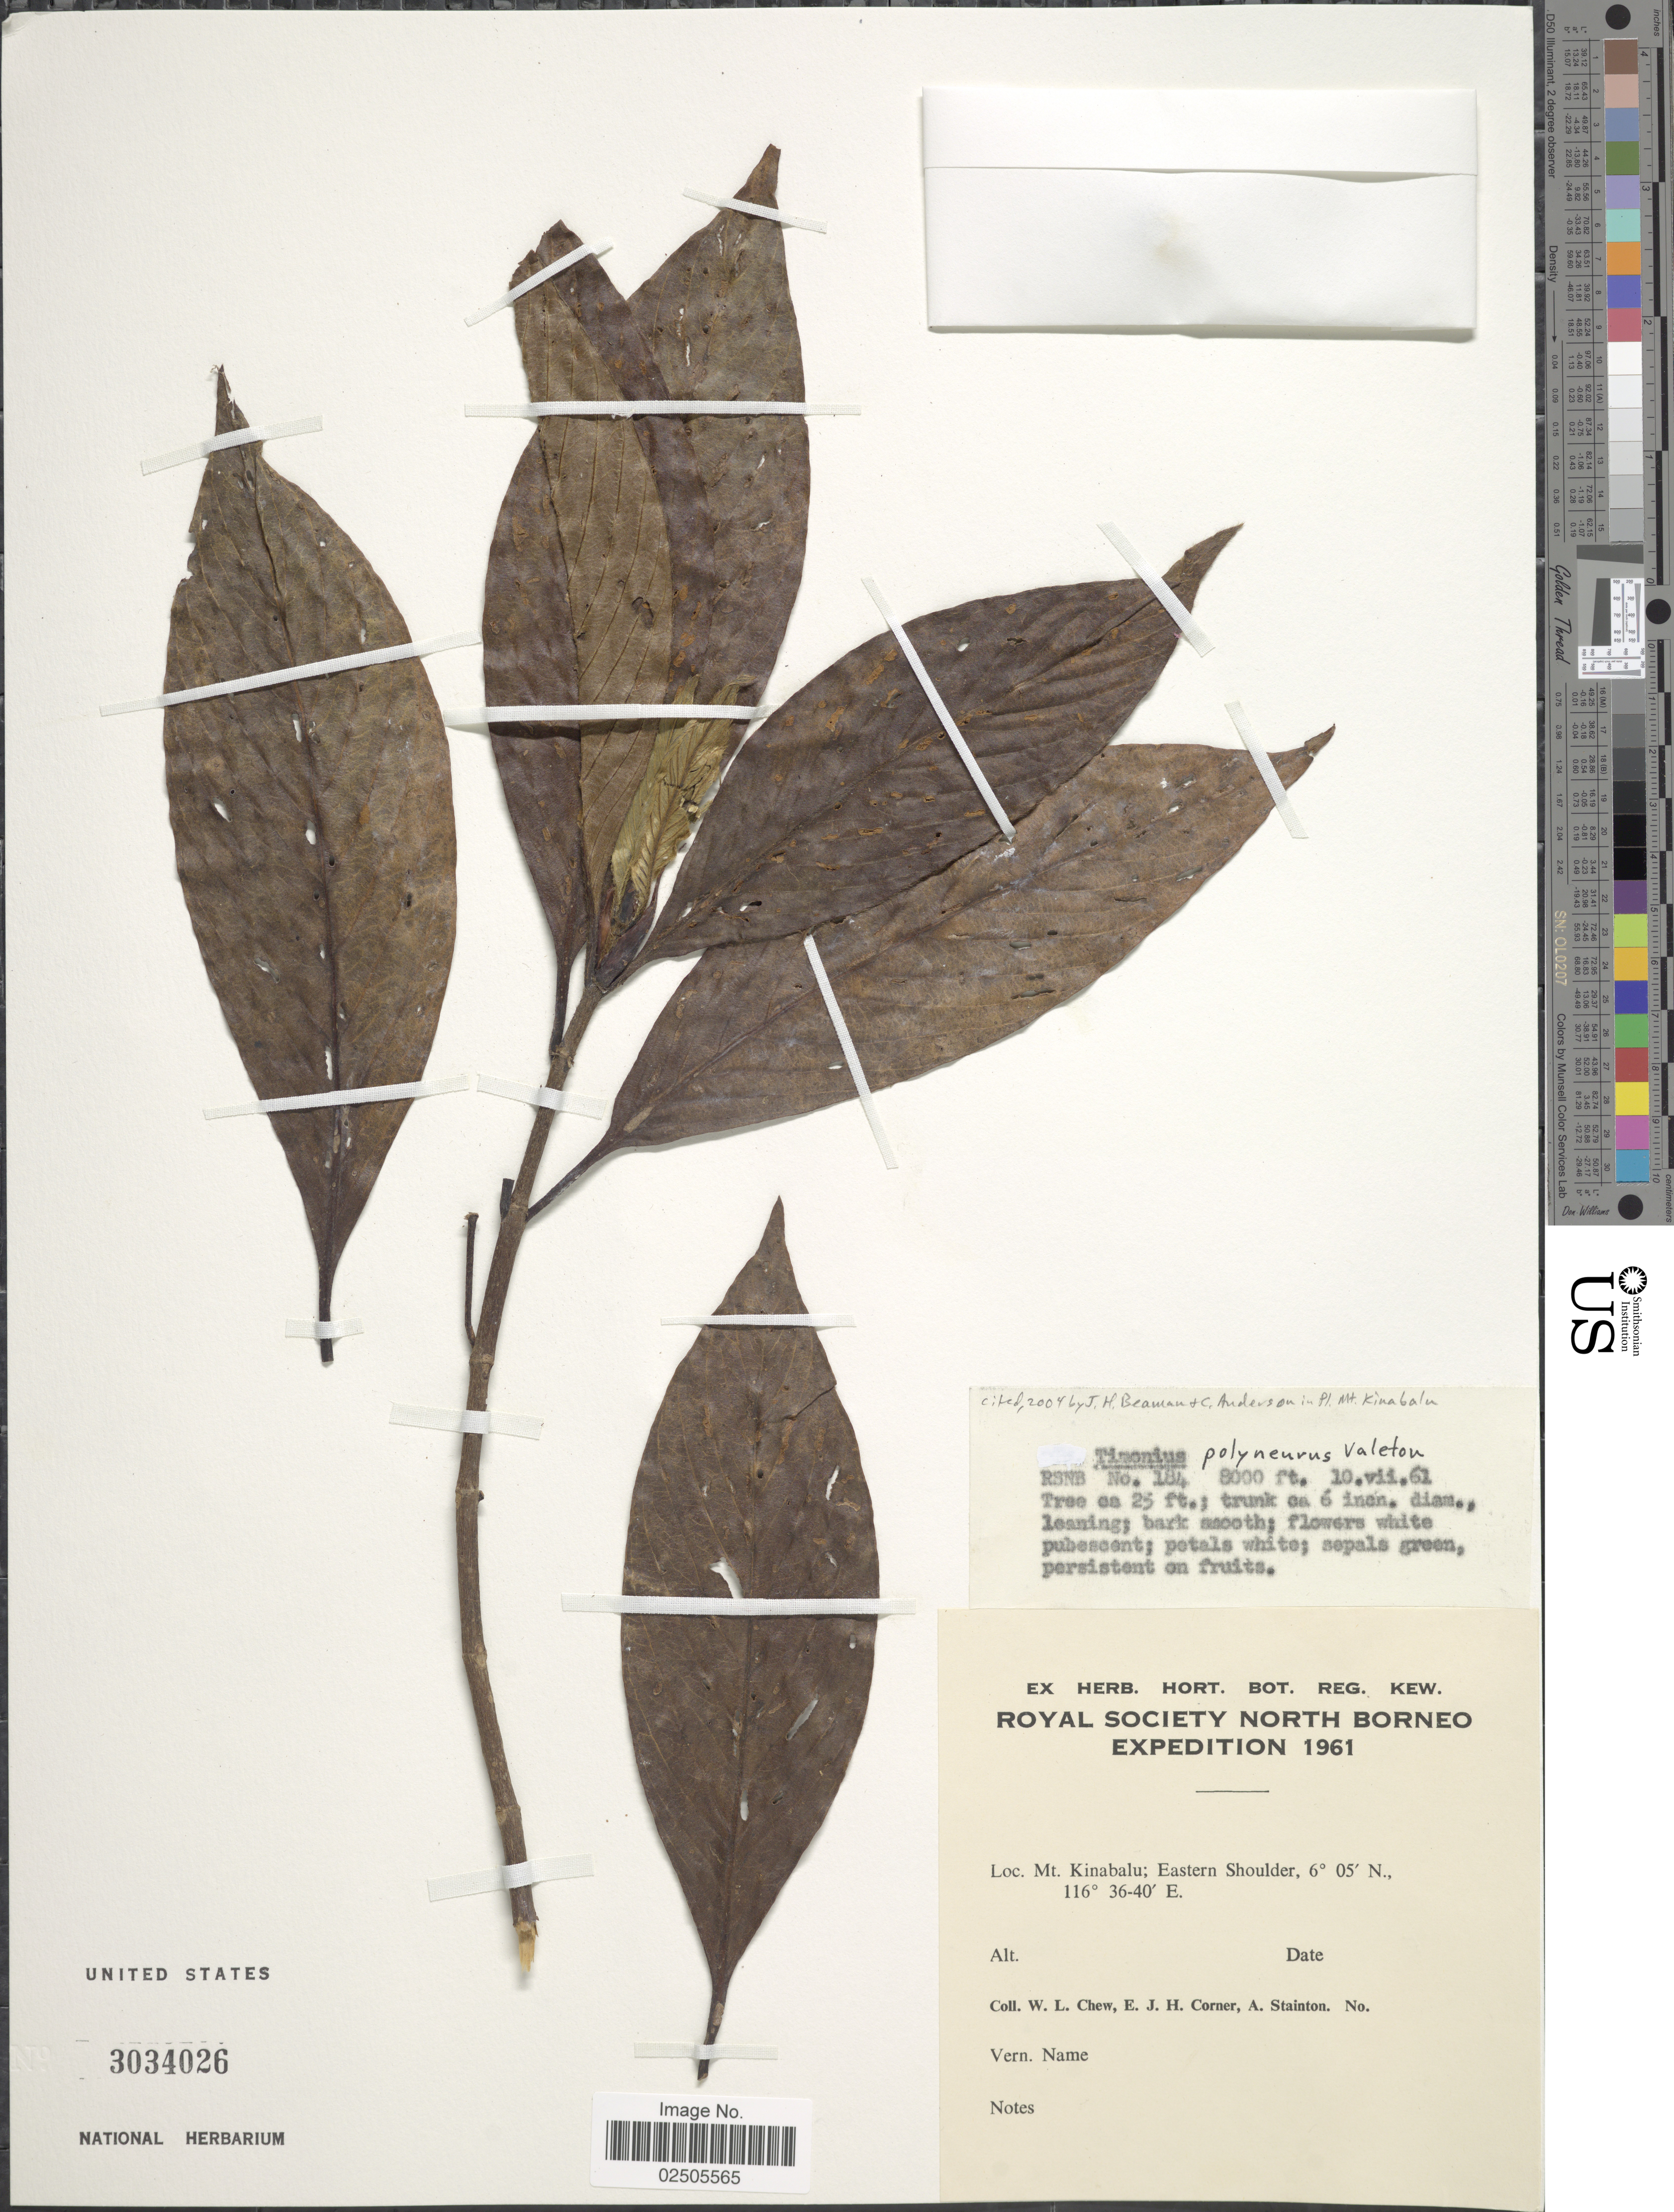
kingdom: Plantae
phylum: Tracheophyta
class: Magnoliopsida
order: Gentianales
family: Rubiaceae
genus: Timonius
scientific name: Timonius polyneurus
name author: Valeton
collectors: W. Chew, E. Corner & A. Stainton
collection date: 1961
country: Malaysia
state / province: Sabah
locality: North Borneo, Mt. Kinabalu; Eastern Shoulder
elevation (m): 2438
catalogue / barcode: US 3034026